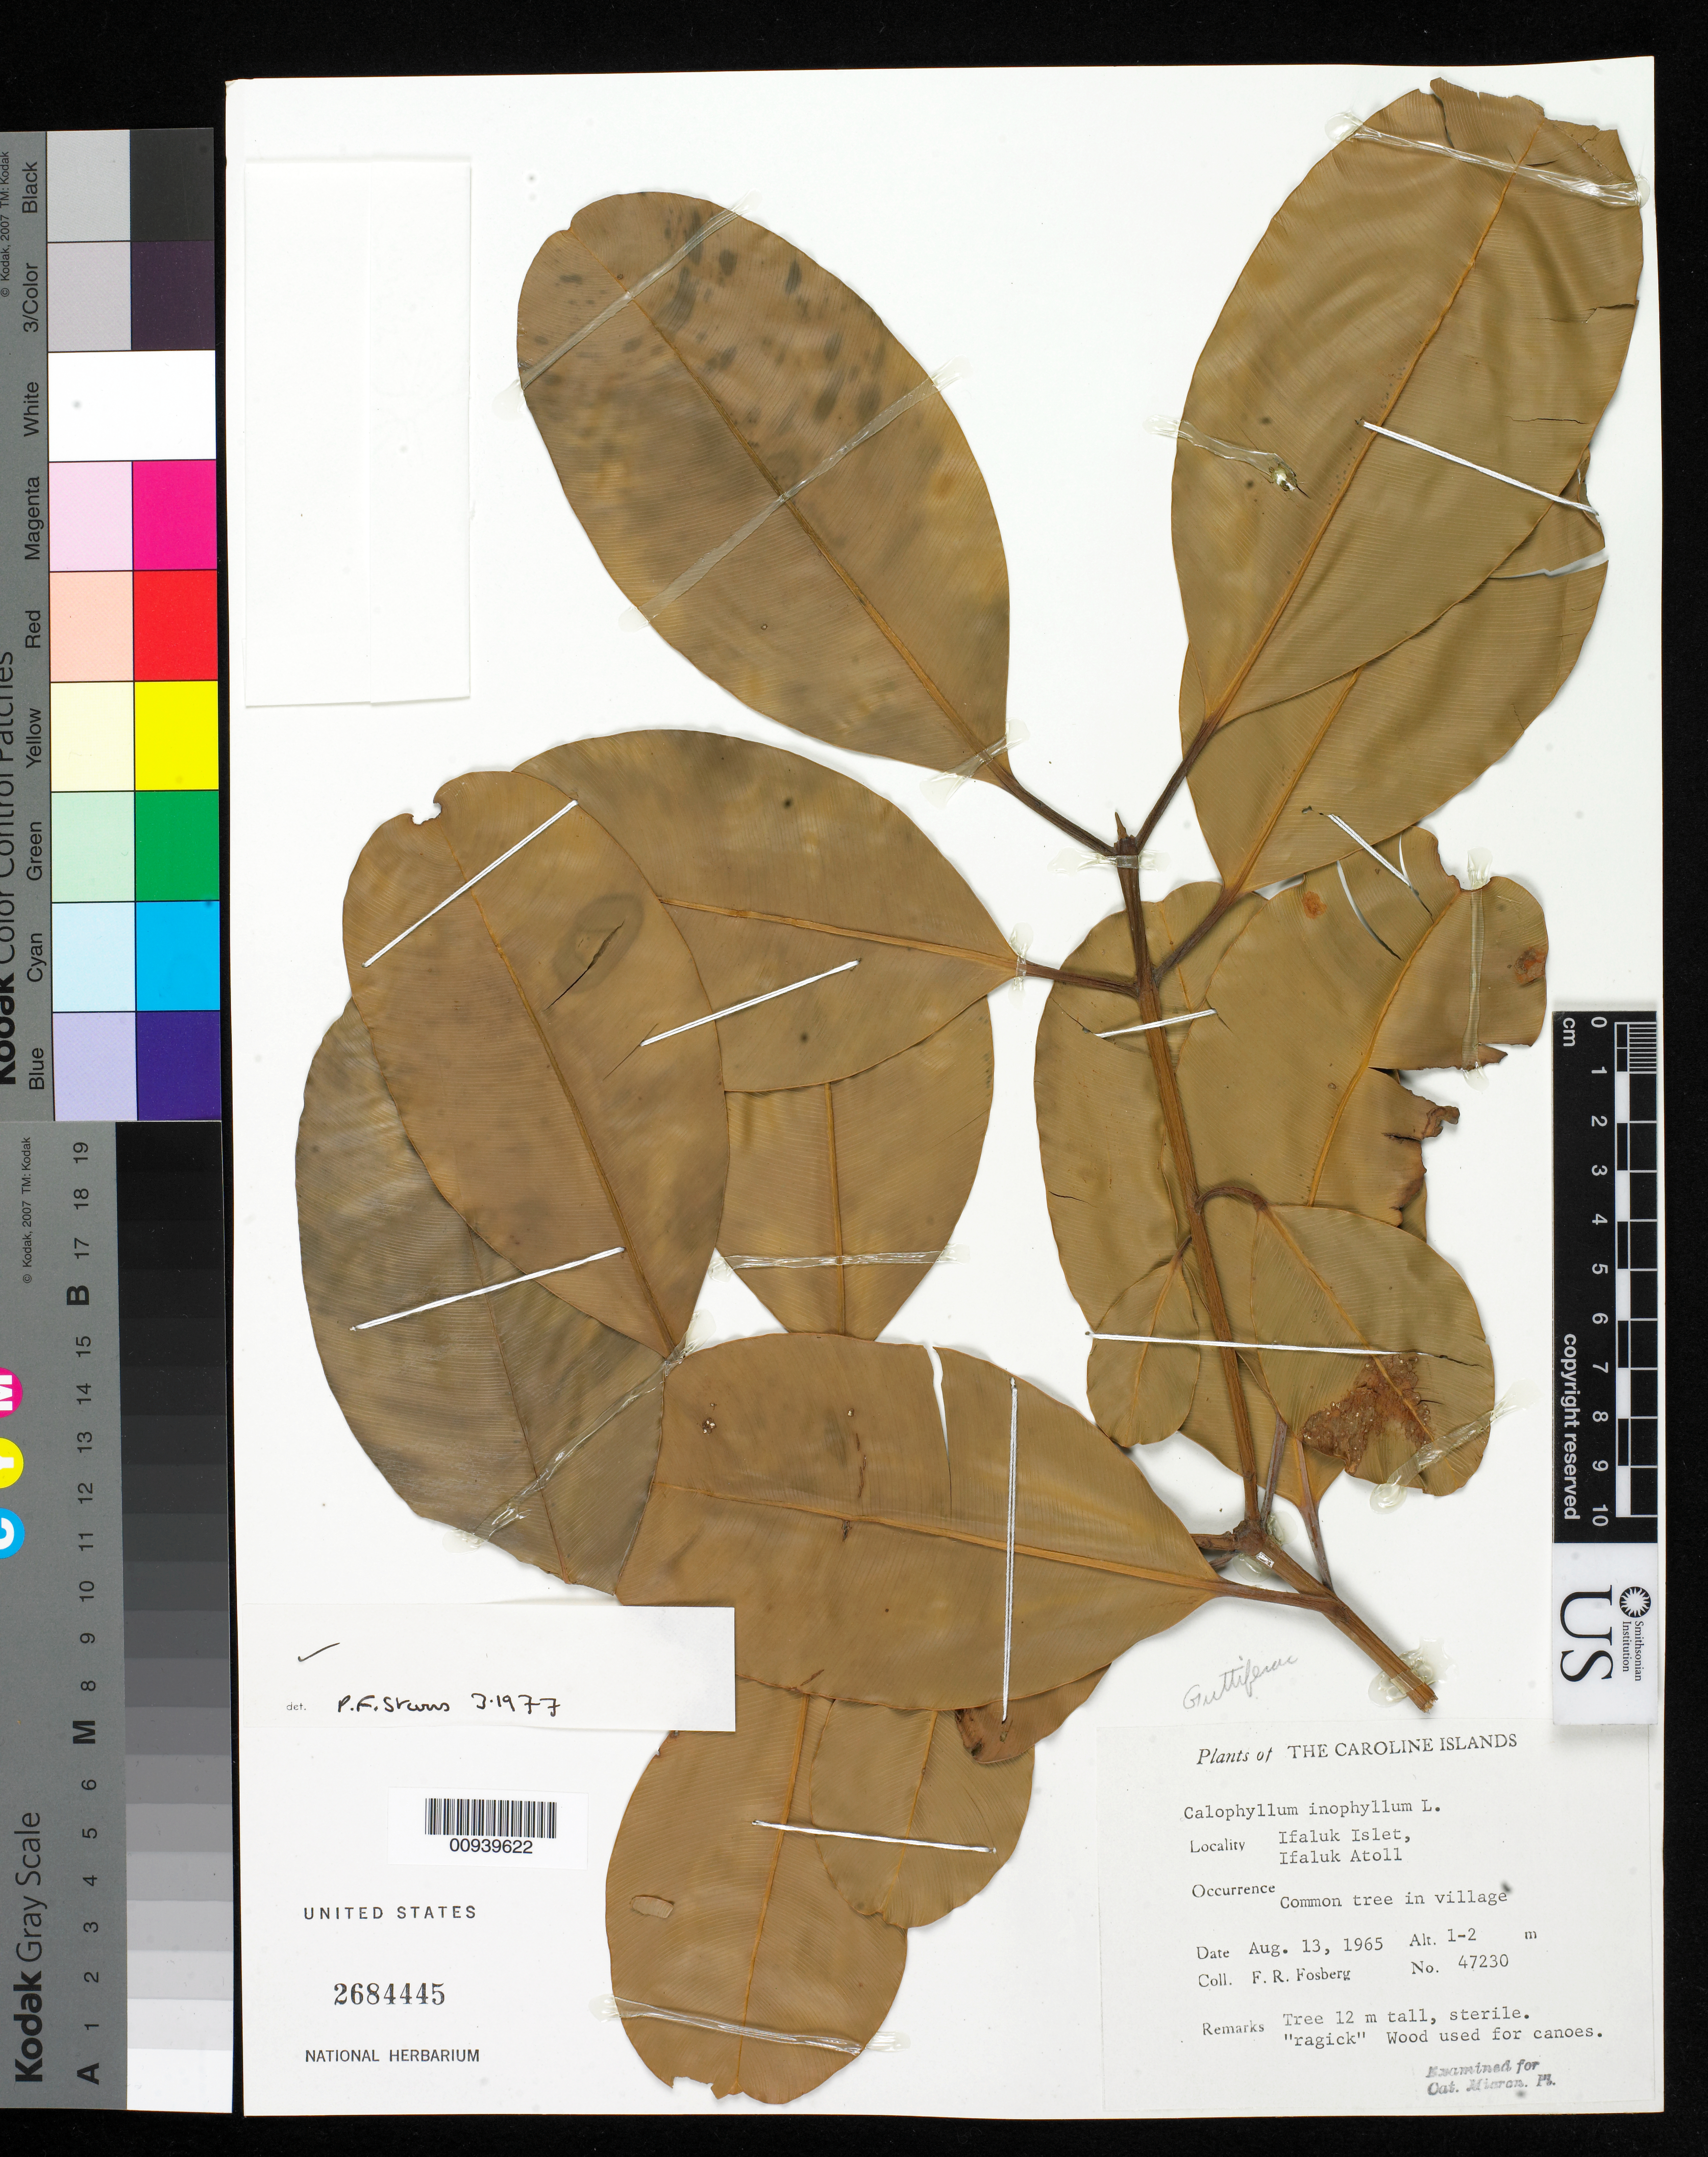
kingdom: Plantae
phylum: Tracheophyta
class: Magnoliopsida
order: Malpighiales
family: Calophyllaceae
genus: Calophyllum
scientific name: Calophyllum inophyllum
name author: L.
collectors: F. R. Fosberg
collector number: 47230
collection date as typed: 13 Aug 1965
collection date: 1965-08-13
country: Micronesia, Federated States of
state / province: Yap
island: Ifalik (Ifaluk) Atoll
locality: Ifalik Islet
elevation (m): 1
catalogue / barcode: US 2684445